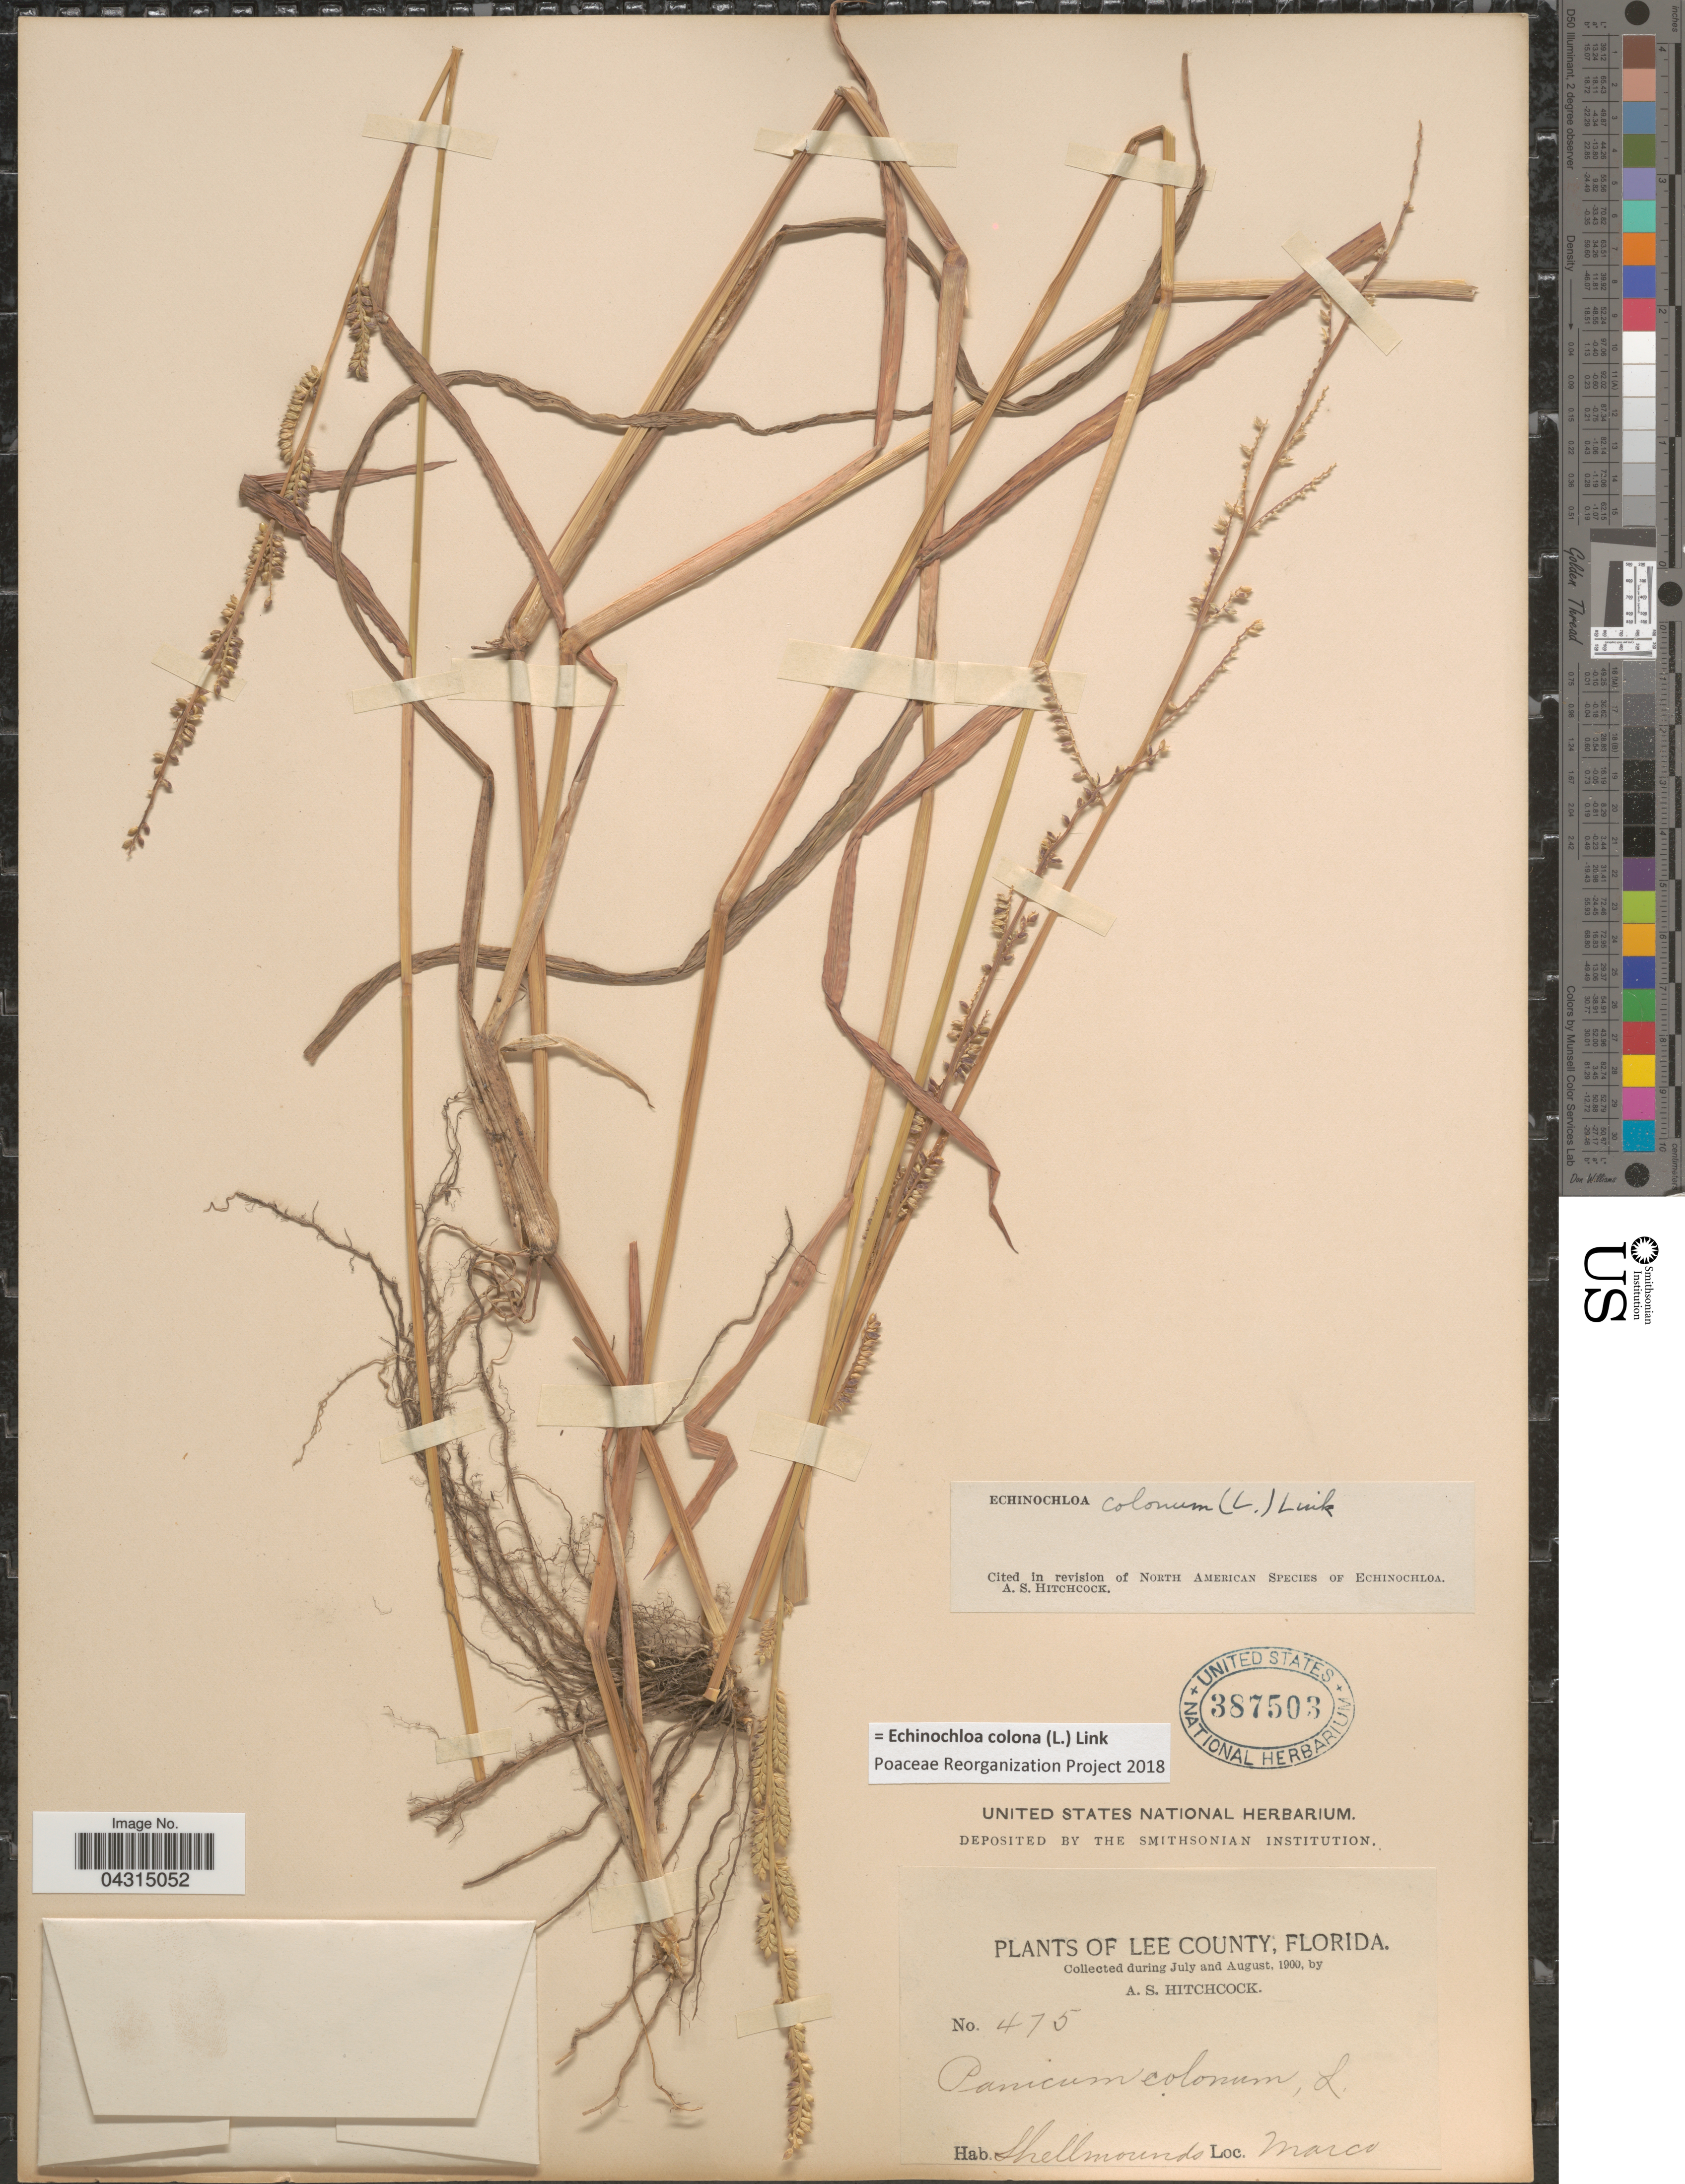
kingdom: Plantae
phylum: Tracheophyta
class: Liliopsida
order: Poales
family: Poaceae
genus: Echinochloa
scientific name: Echinochloa colona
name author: (L.) Link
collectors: A. S. Hitchcock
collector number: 475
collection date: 1900-07/1900-08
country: United States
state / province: Florida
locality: Lee County. Shellmounds. Marco.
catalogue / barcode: US 387503